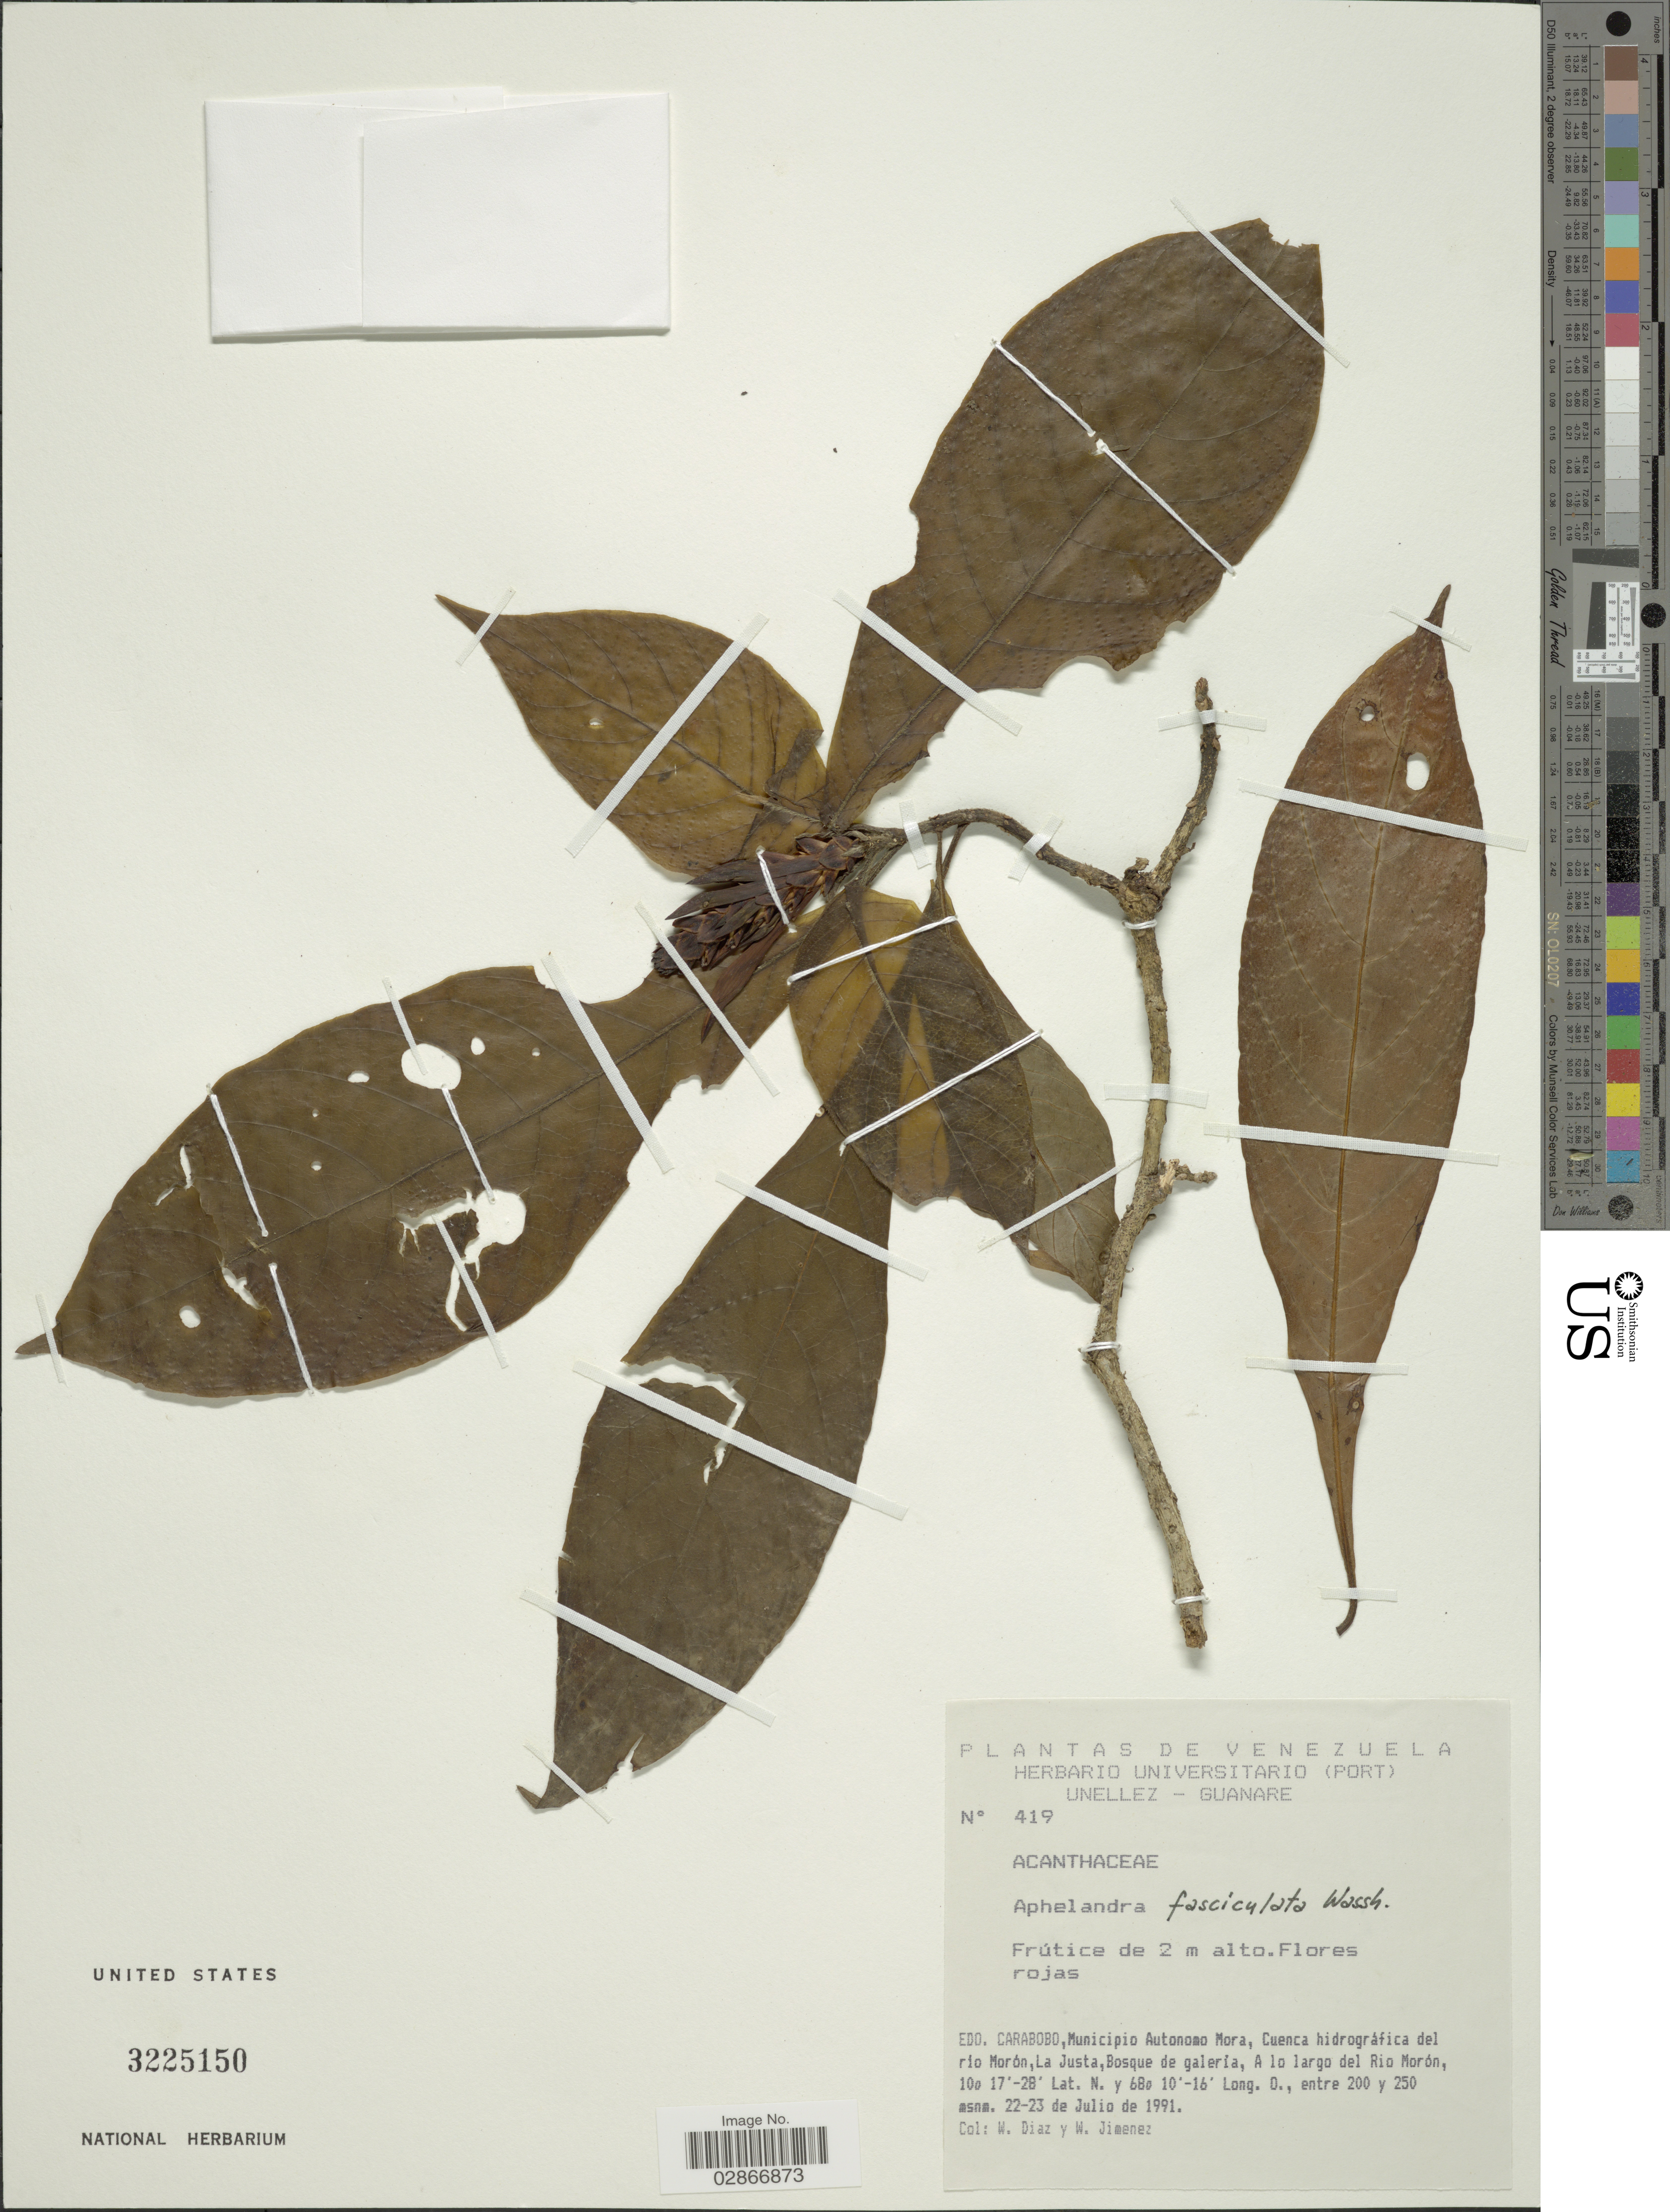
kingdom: Plantae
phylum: Tracheophyta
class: Magnoliopsida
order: Lamiales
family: Acanthaceae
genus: Aphelandra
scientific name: Aphelandra fasciculata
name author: Wassh.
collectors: W. Díaz P. & W. Jimenez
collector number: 419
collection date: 1991-07-22/1991-07-23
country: Venezuela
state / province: Carabobo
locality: Municipio Autonomo Mora, Cuenca hidrográfica del rio Morón, La Justa, Bosque de galeria, A lo largo del Rio Morón.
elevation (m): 200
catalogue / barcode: US 3225150